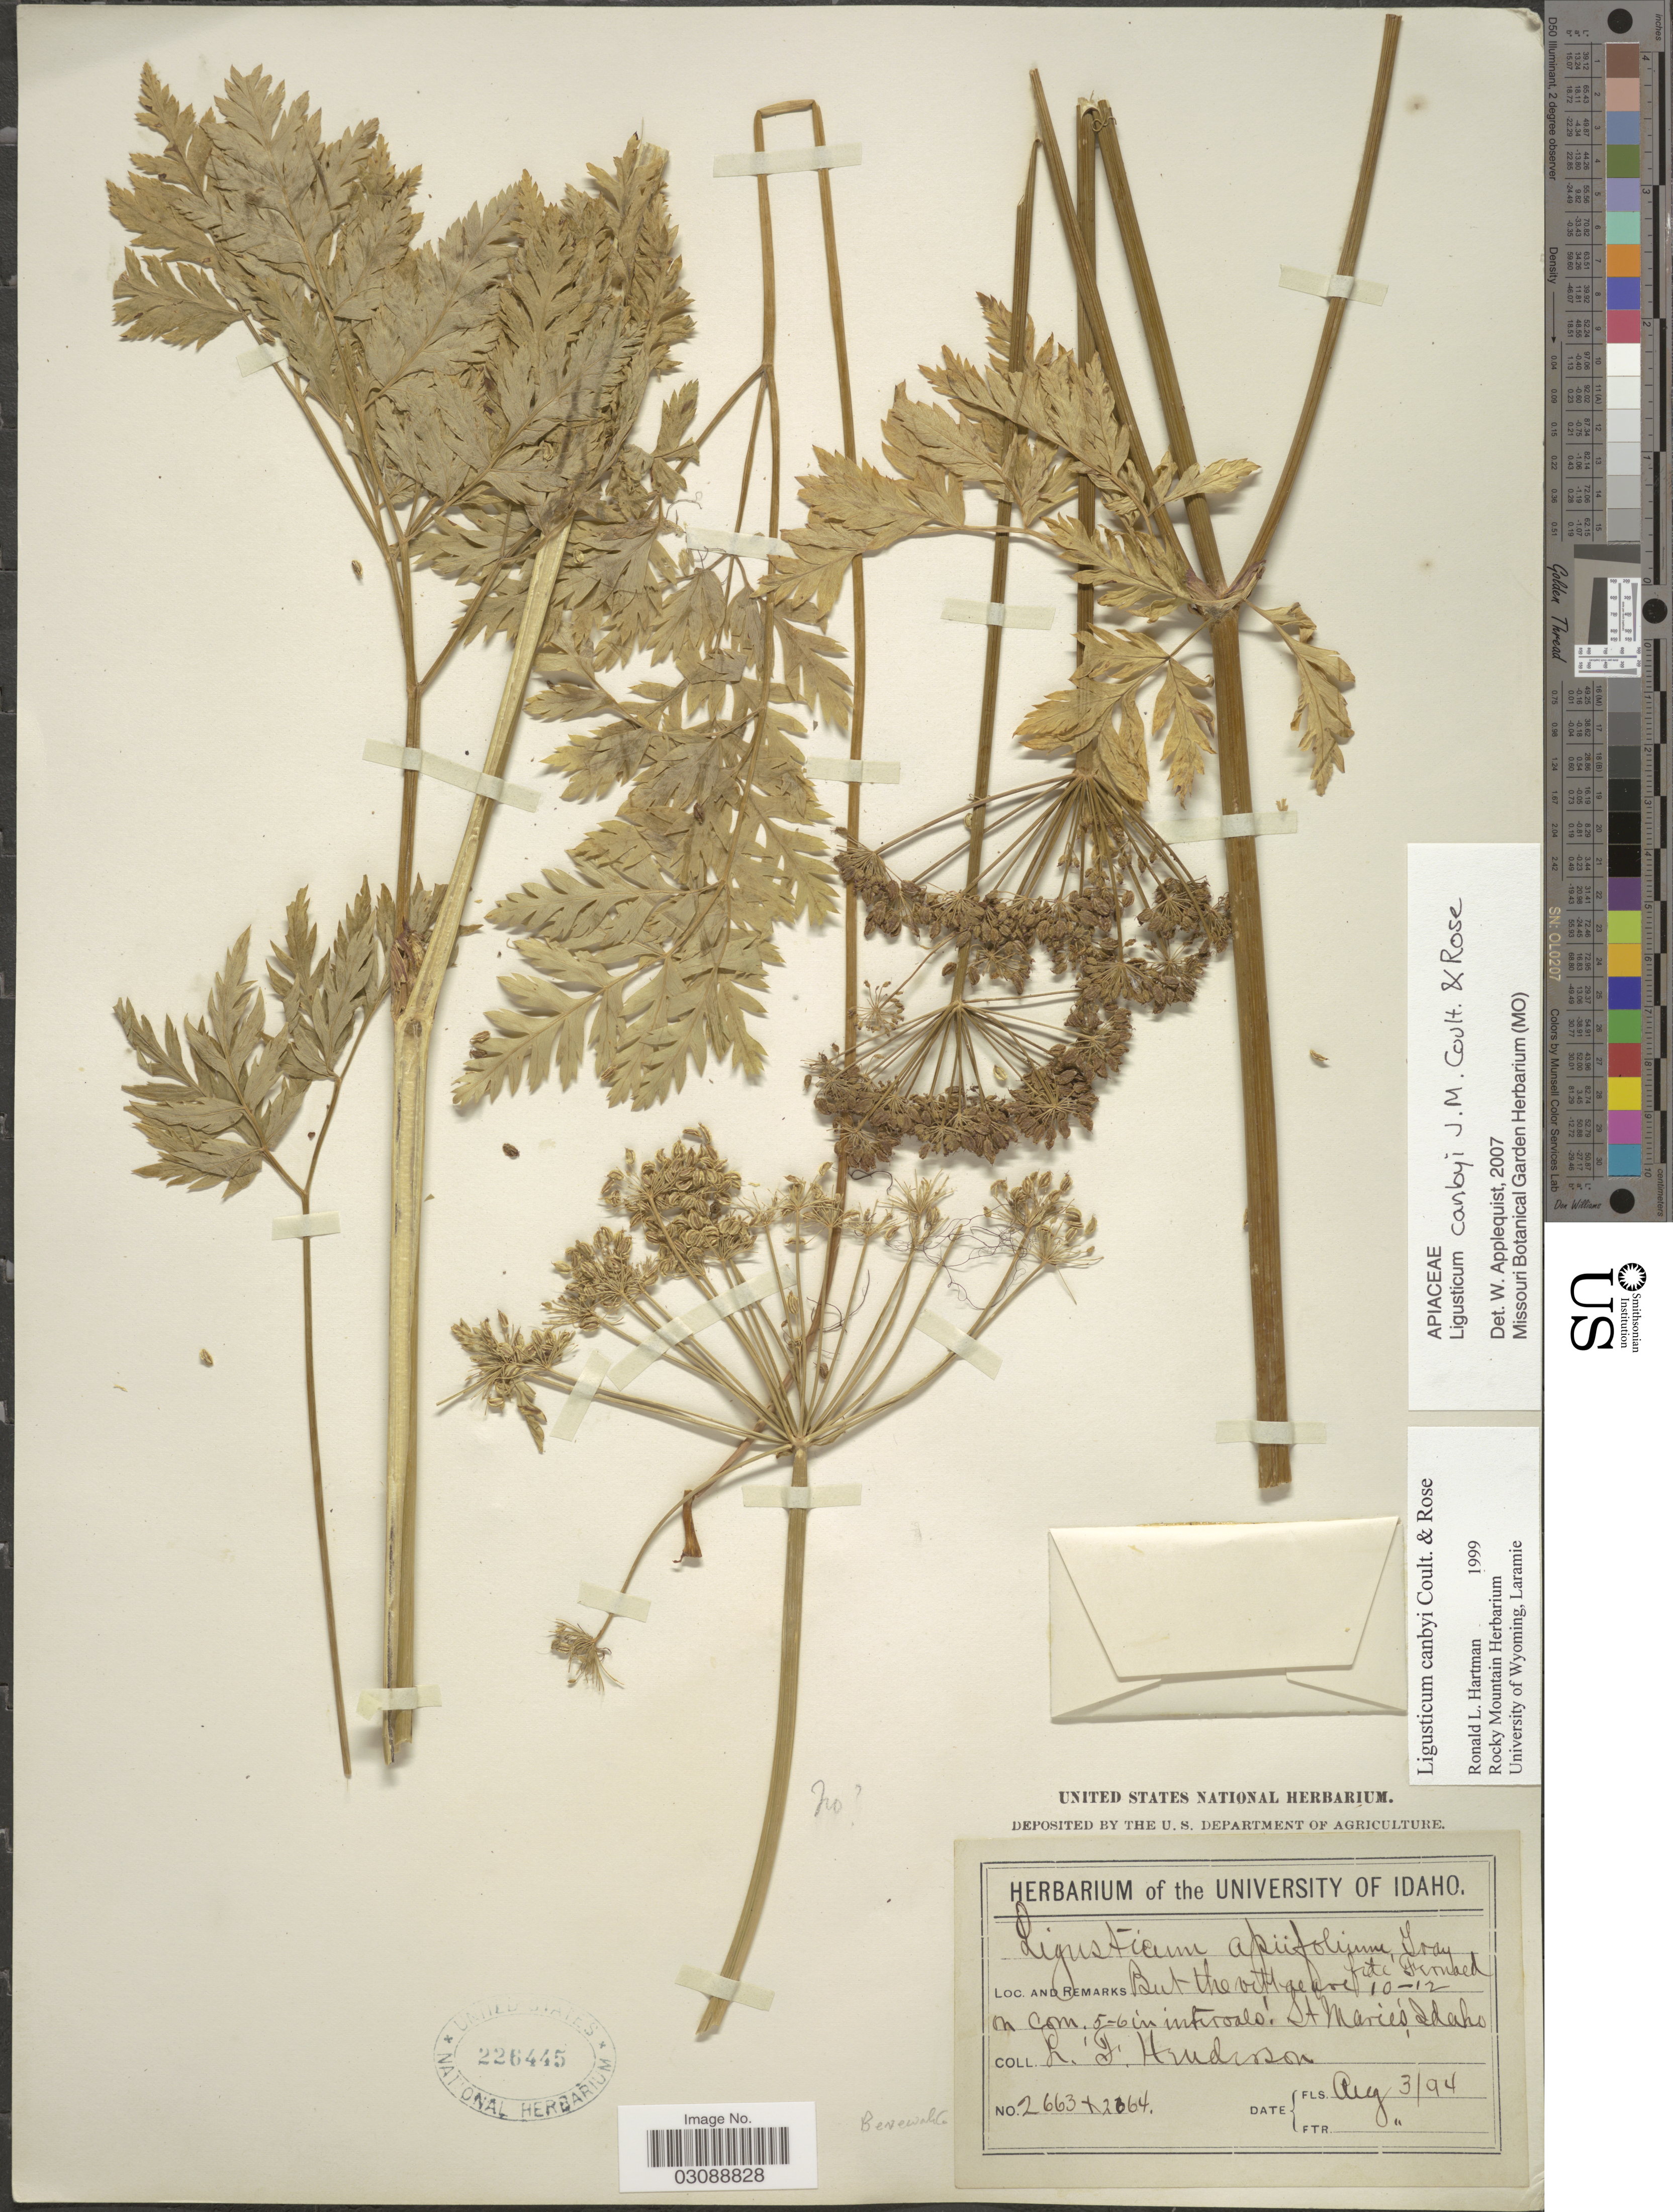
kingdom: Plantae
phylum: Tracheophyta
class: Magnoliopsida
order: Apiales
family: Apiaceae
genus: Ligusticum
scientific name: Ligusticum canbyi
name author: J.M. Coult. & Rose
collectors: L. F. Hudson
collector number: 2663/2664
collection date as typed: Transcribed d/m/y: 3/8/94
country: United States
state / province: Idaho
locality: St. Marie's. Benewah Co.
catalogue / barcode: US 226445